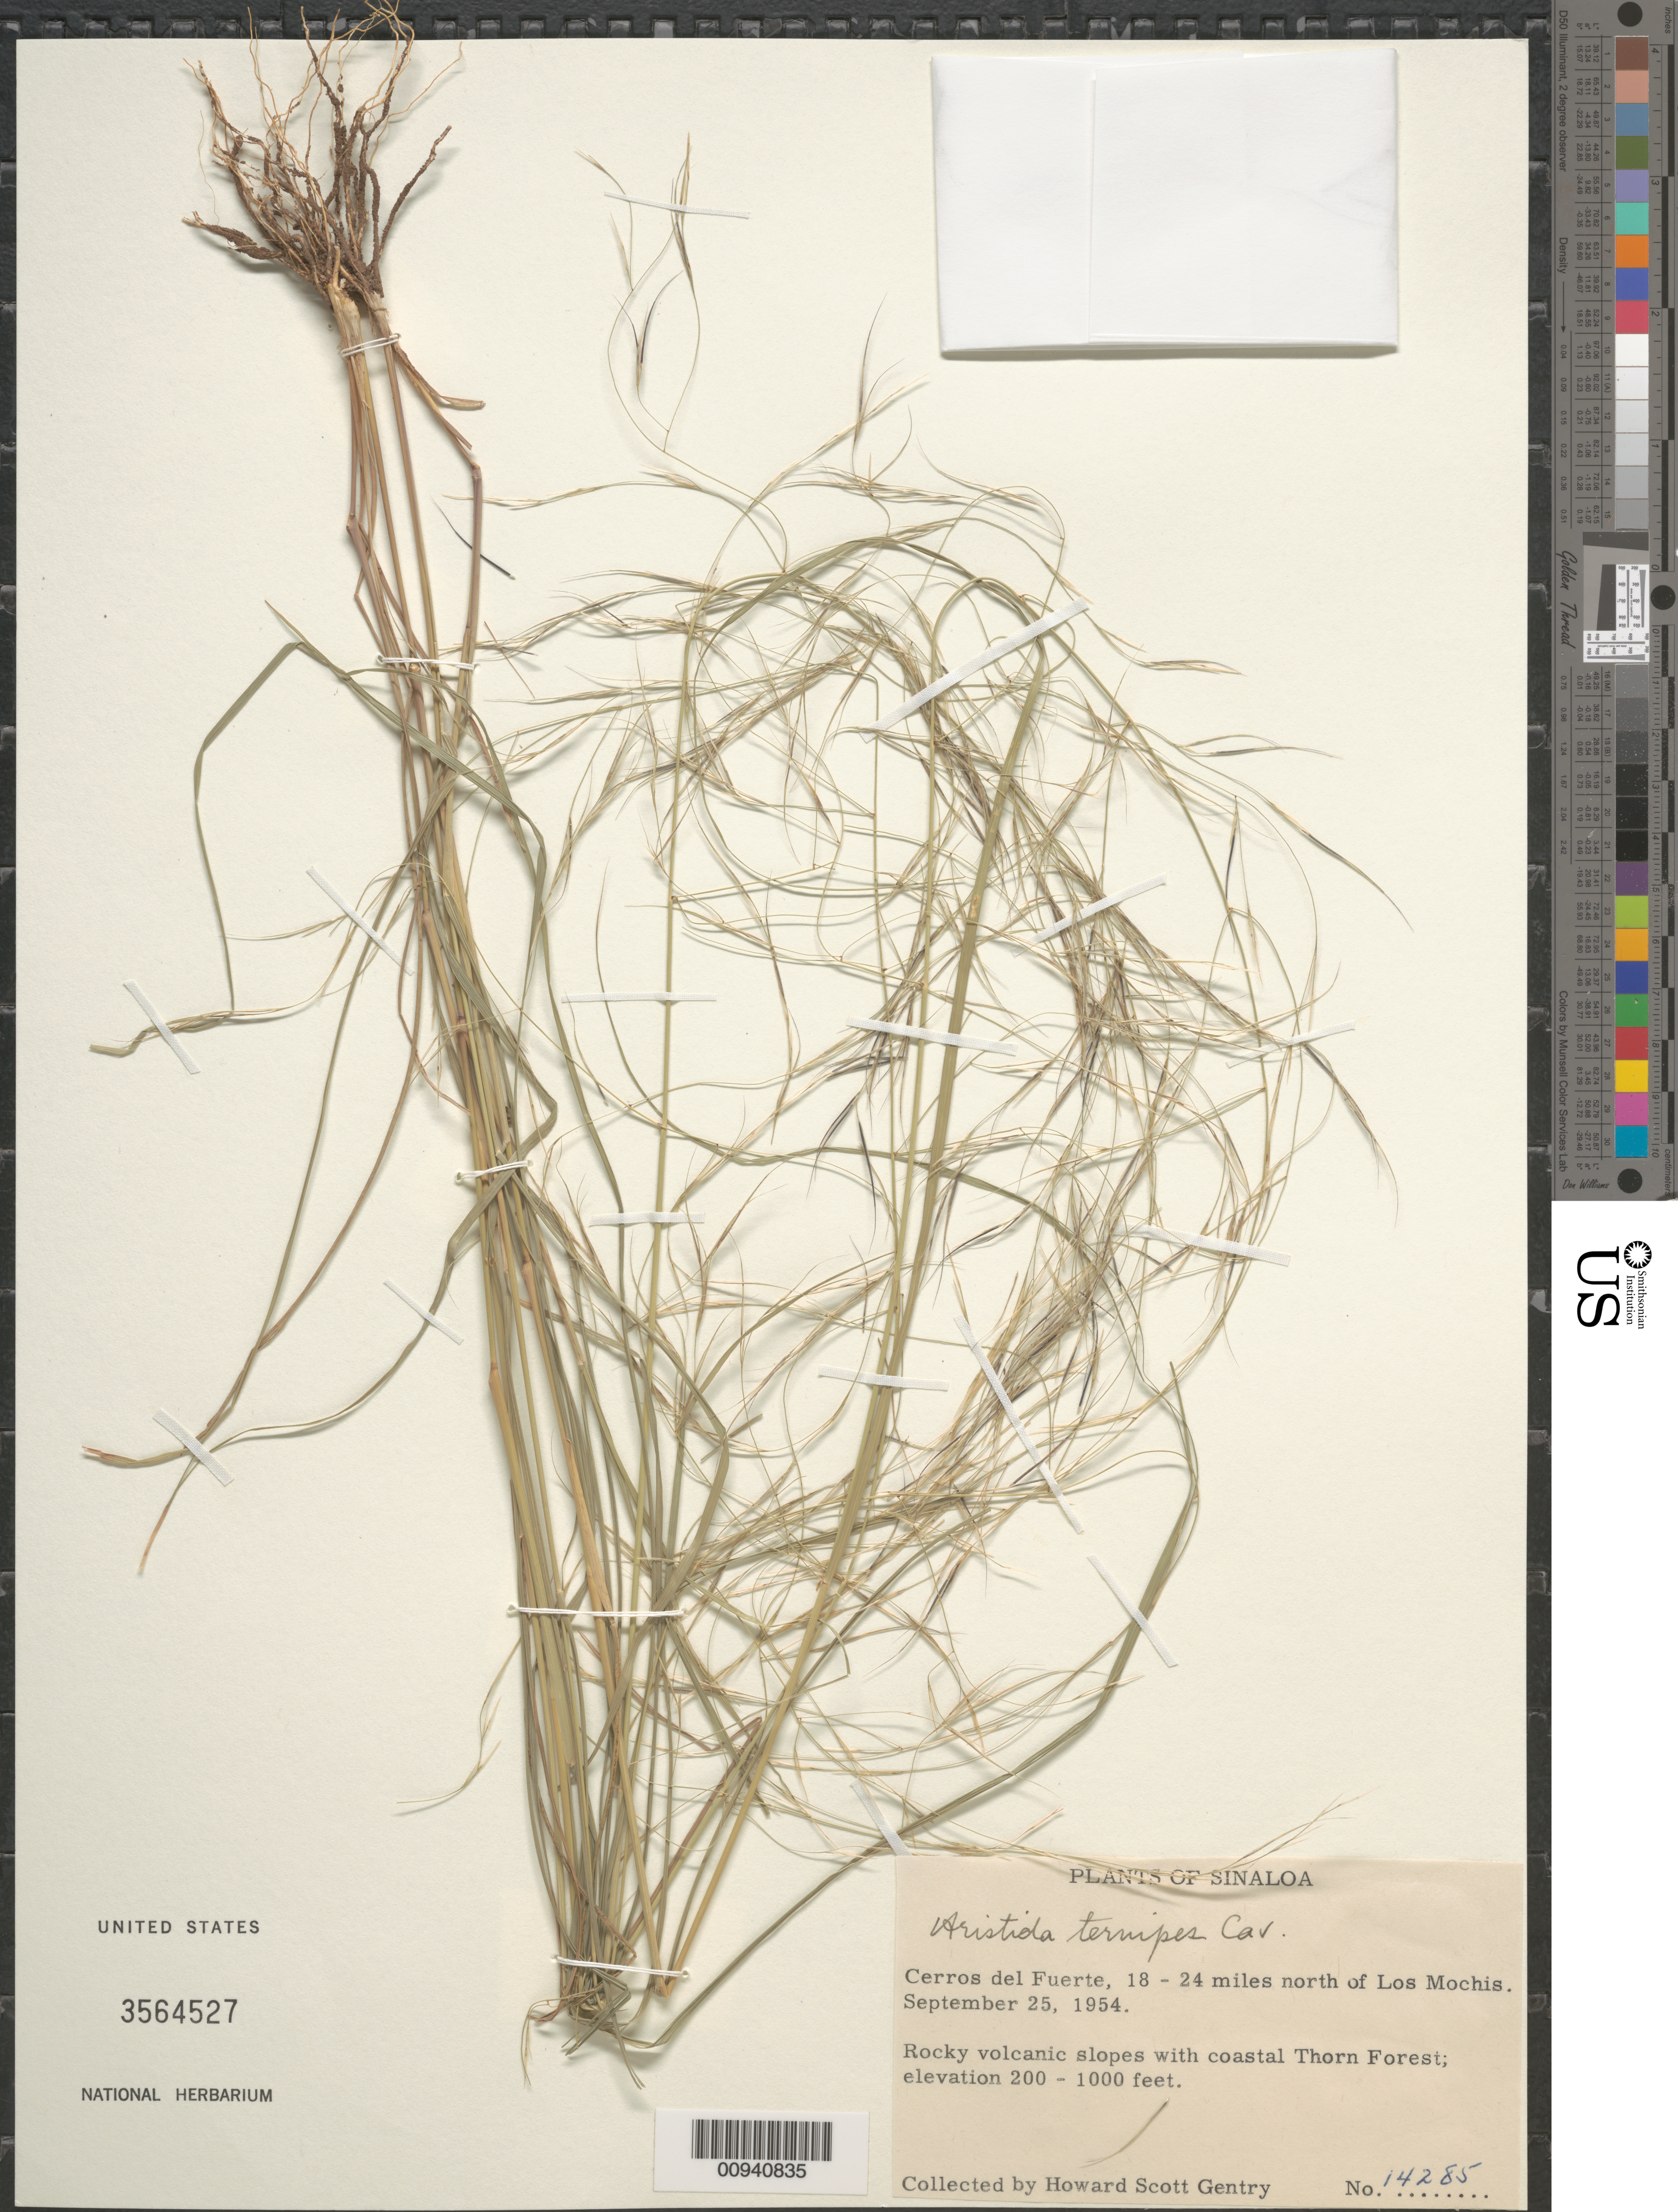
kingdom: Plantae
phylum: Tracheophyta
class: Liliopsida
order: Poales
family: Poaceae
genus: Aristida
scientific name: Aristida ternipes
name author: Cav.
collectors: H. S. Gentry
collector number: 14285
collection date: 1954-09-25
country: Mexico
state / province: Sinaloa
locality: Cerros del Fuerte, 18-24 miles north of Los Mochis.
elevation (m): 61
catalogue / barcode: US 3564527